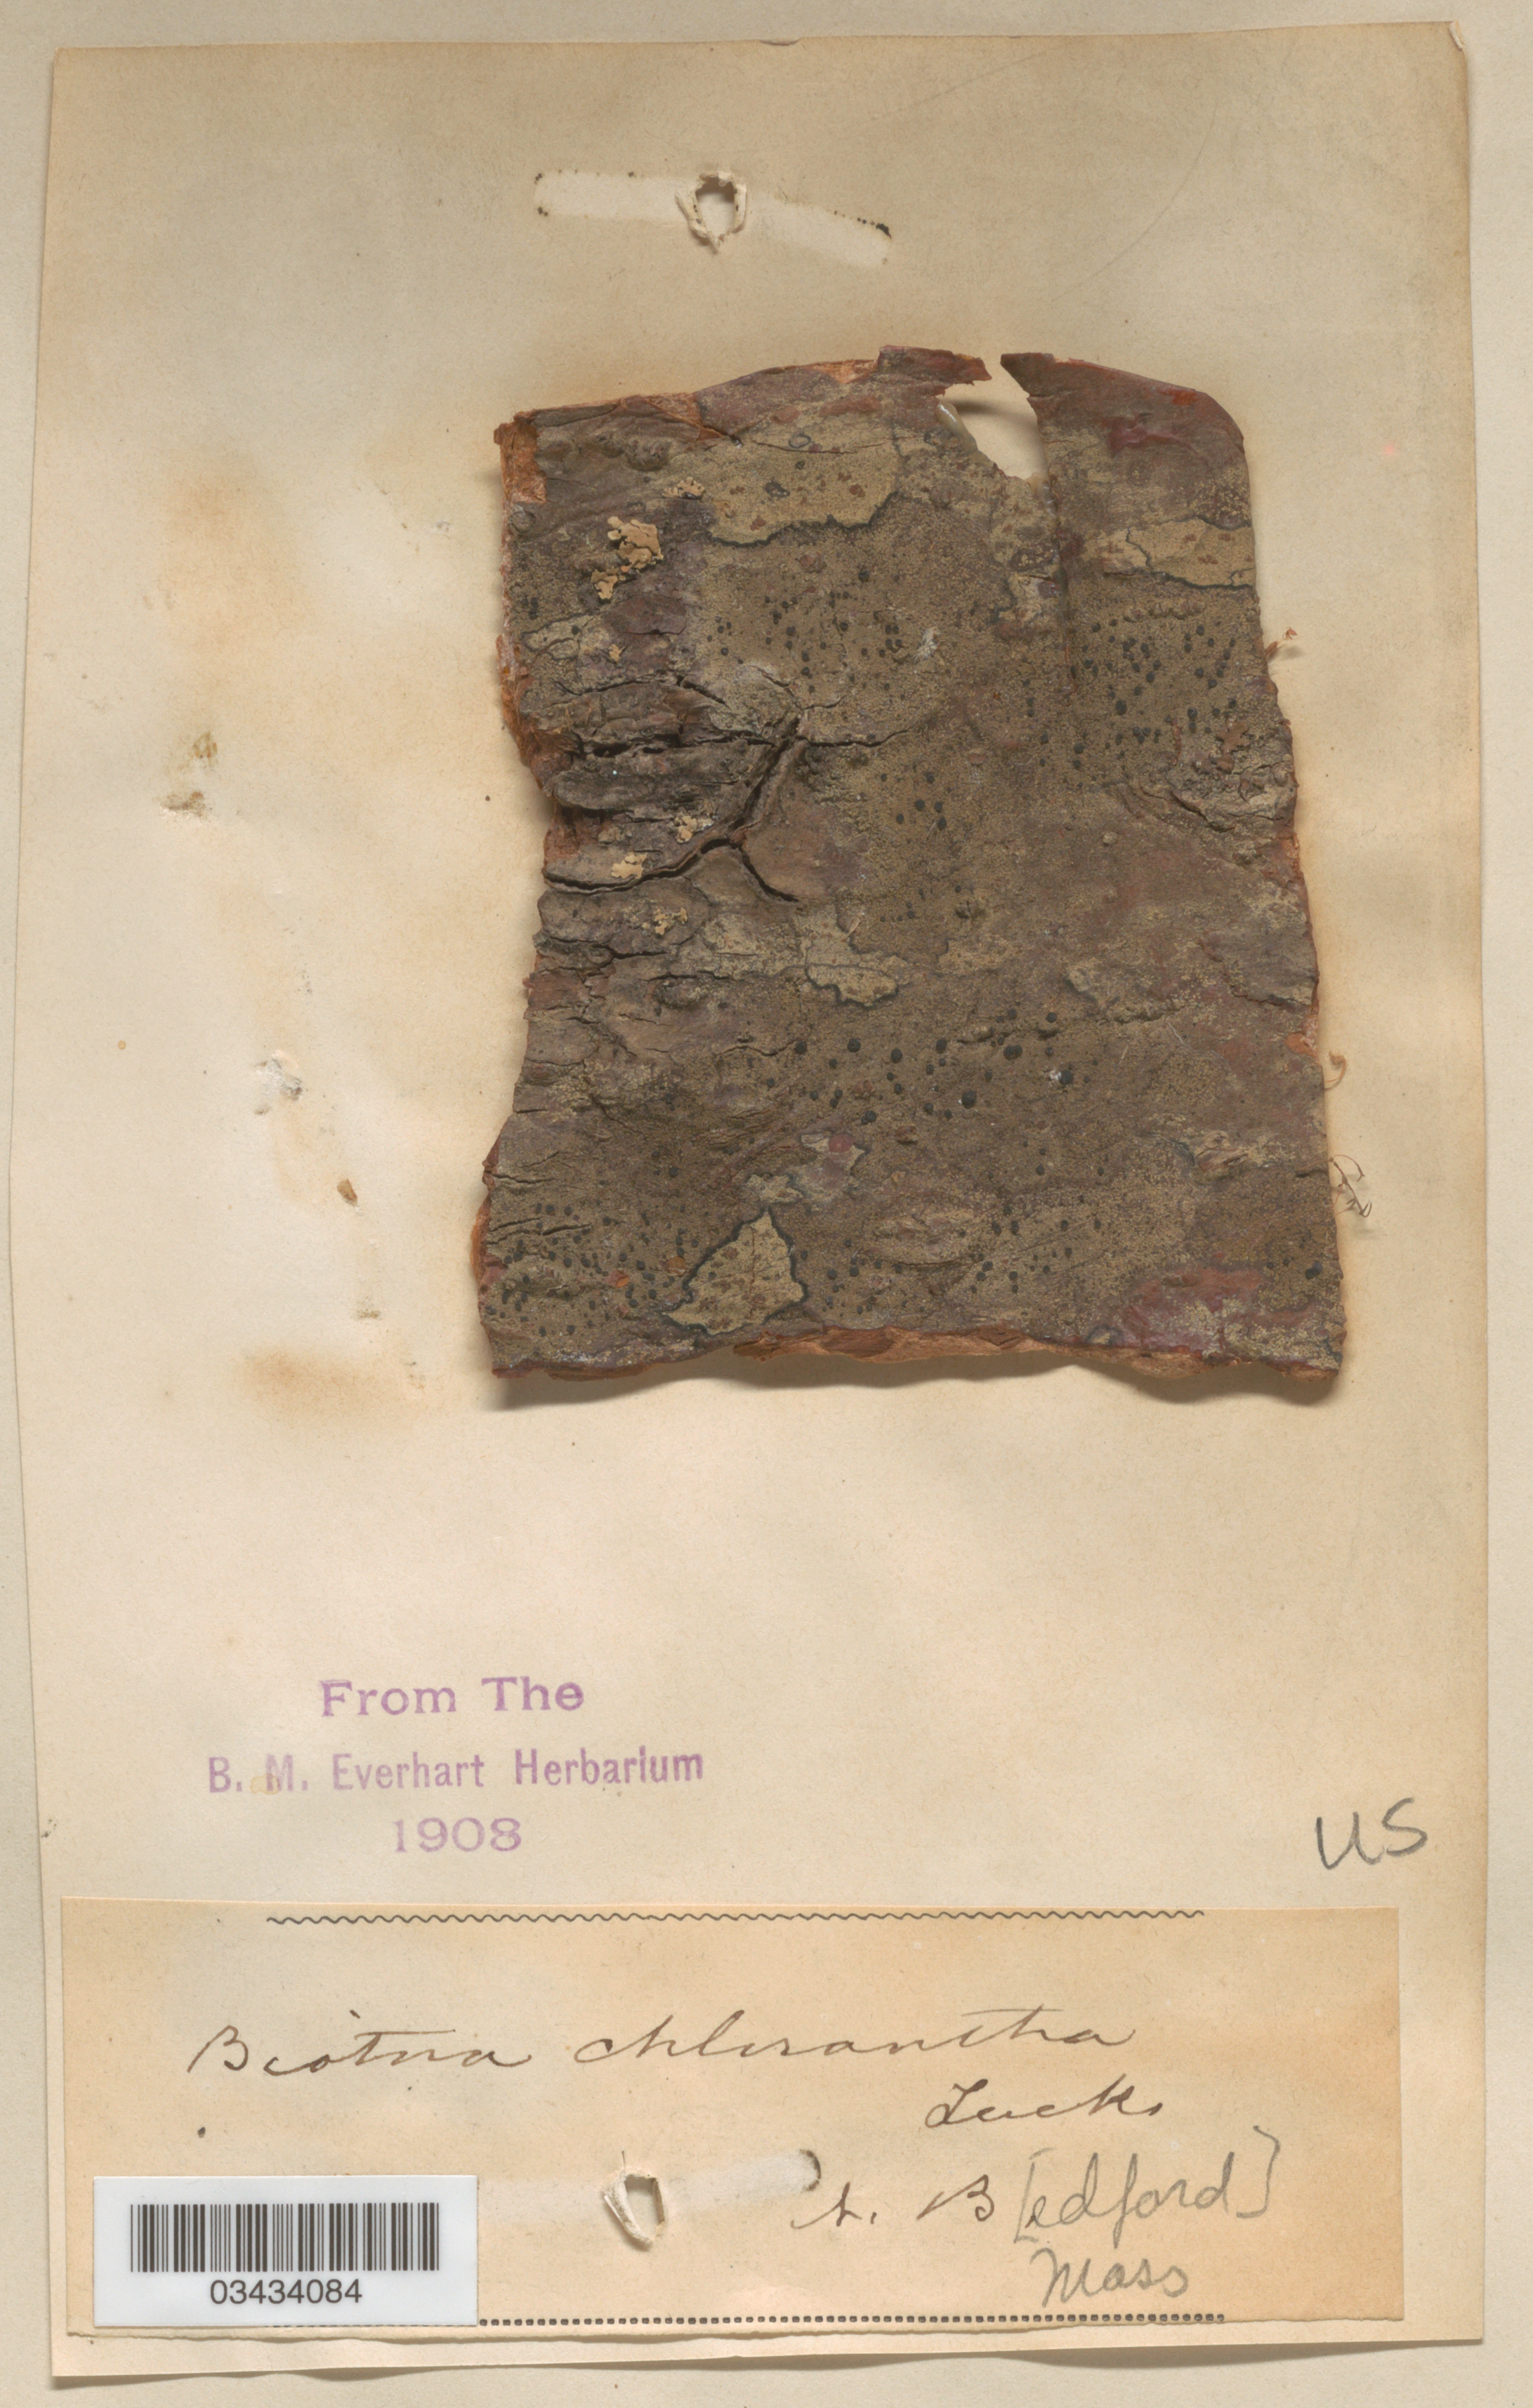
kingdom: Fungi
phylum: Ascomycota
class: Lecanoromycetes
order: Umbilicariales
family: Ropalosporaceae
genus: Ropalospora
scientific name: Ropalospora chlorantha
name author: (Tuck.) S. Ekman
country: United States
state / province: Massachusetts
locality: New Bedford